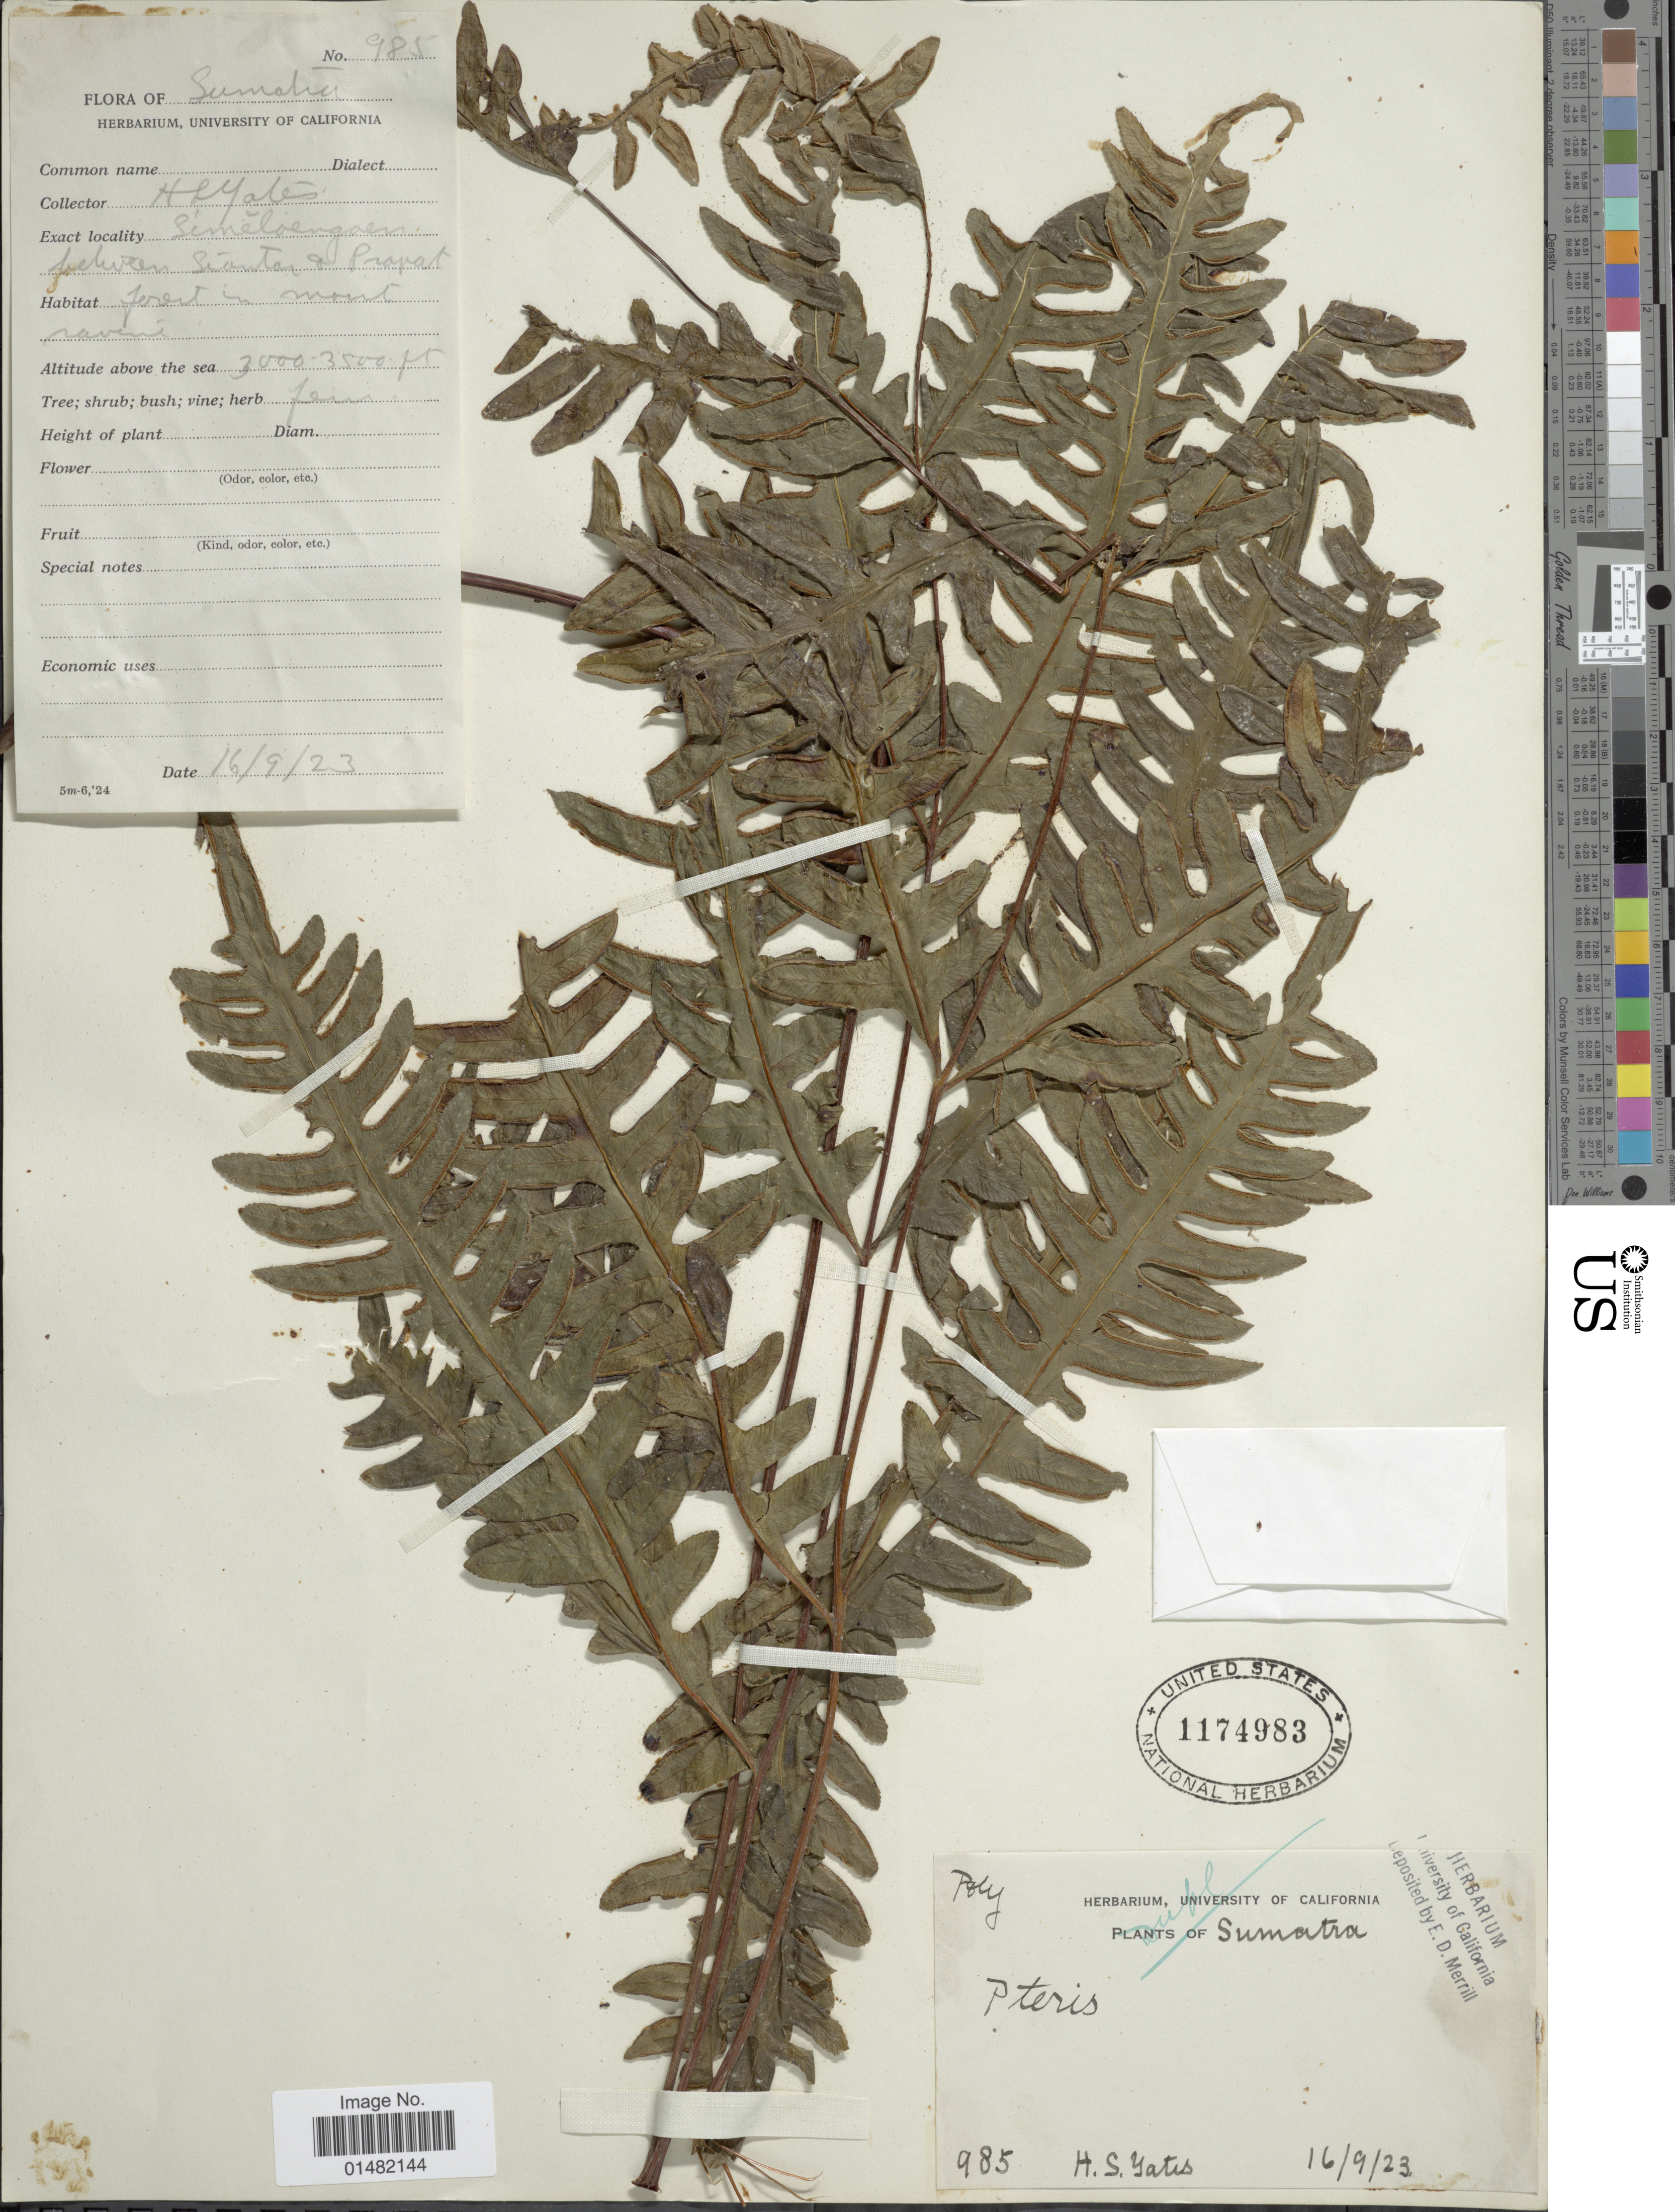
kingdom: Plantae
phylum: Tracheophyta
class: Polypodiopsida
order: Polypodiales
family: Pteridaceae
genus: Pteris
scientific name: Pteris sp.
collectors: H. S. Yates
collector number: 985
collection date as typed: Transcribed d/m/y: 16/9/23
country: Indonesia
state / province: Sumatra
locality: Simeloengoen between Siantar & Propat [interpreted]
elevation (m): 914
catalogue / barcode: US 1174983